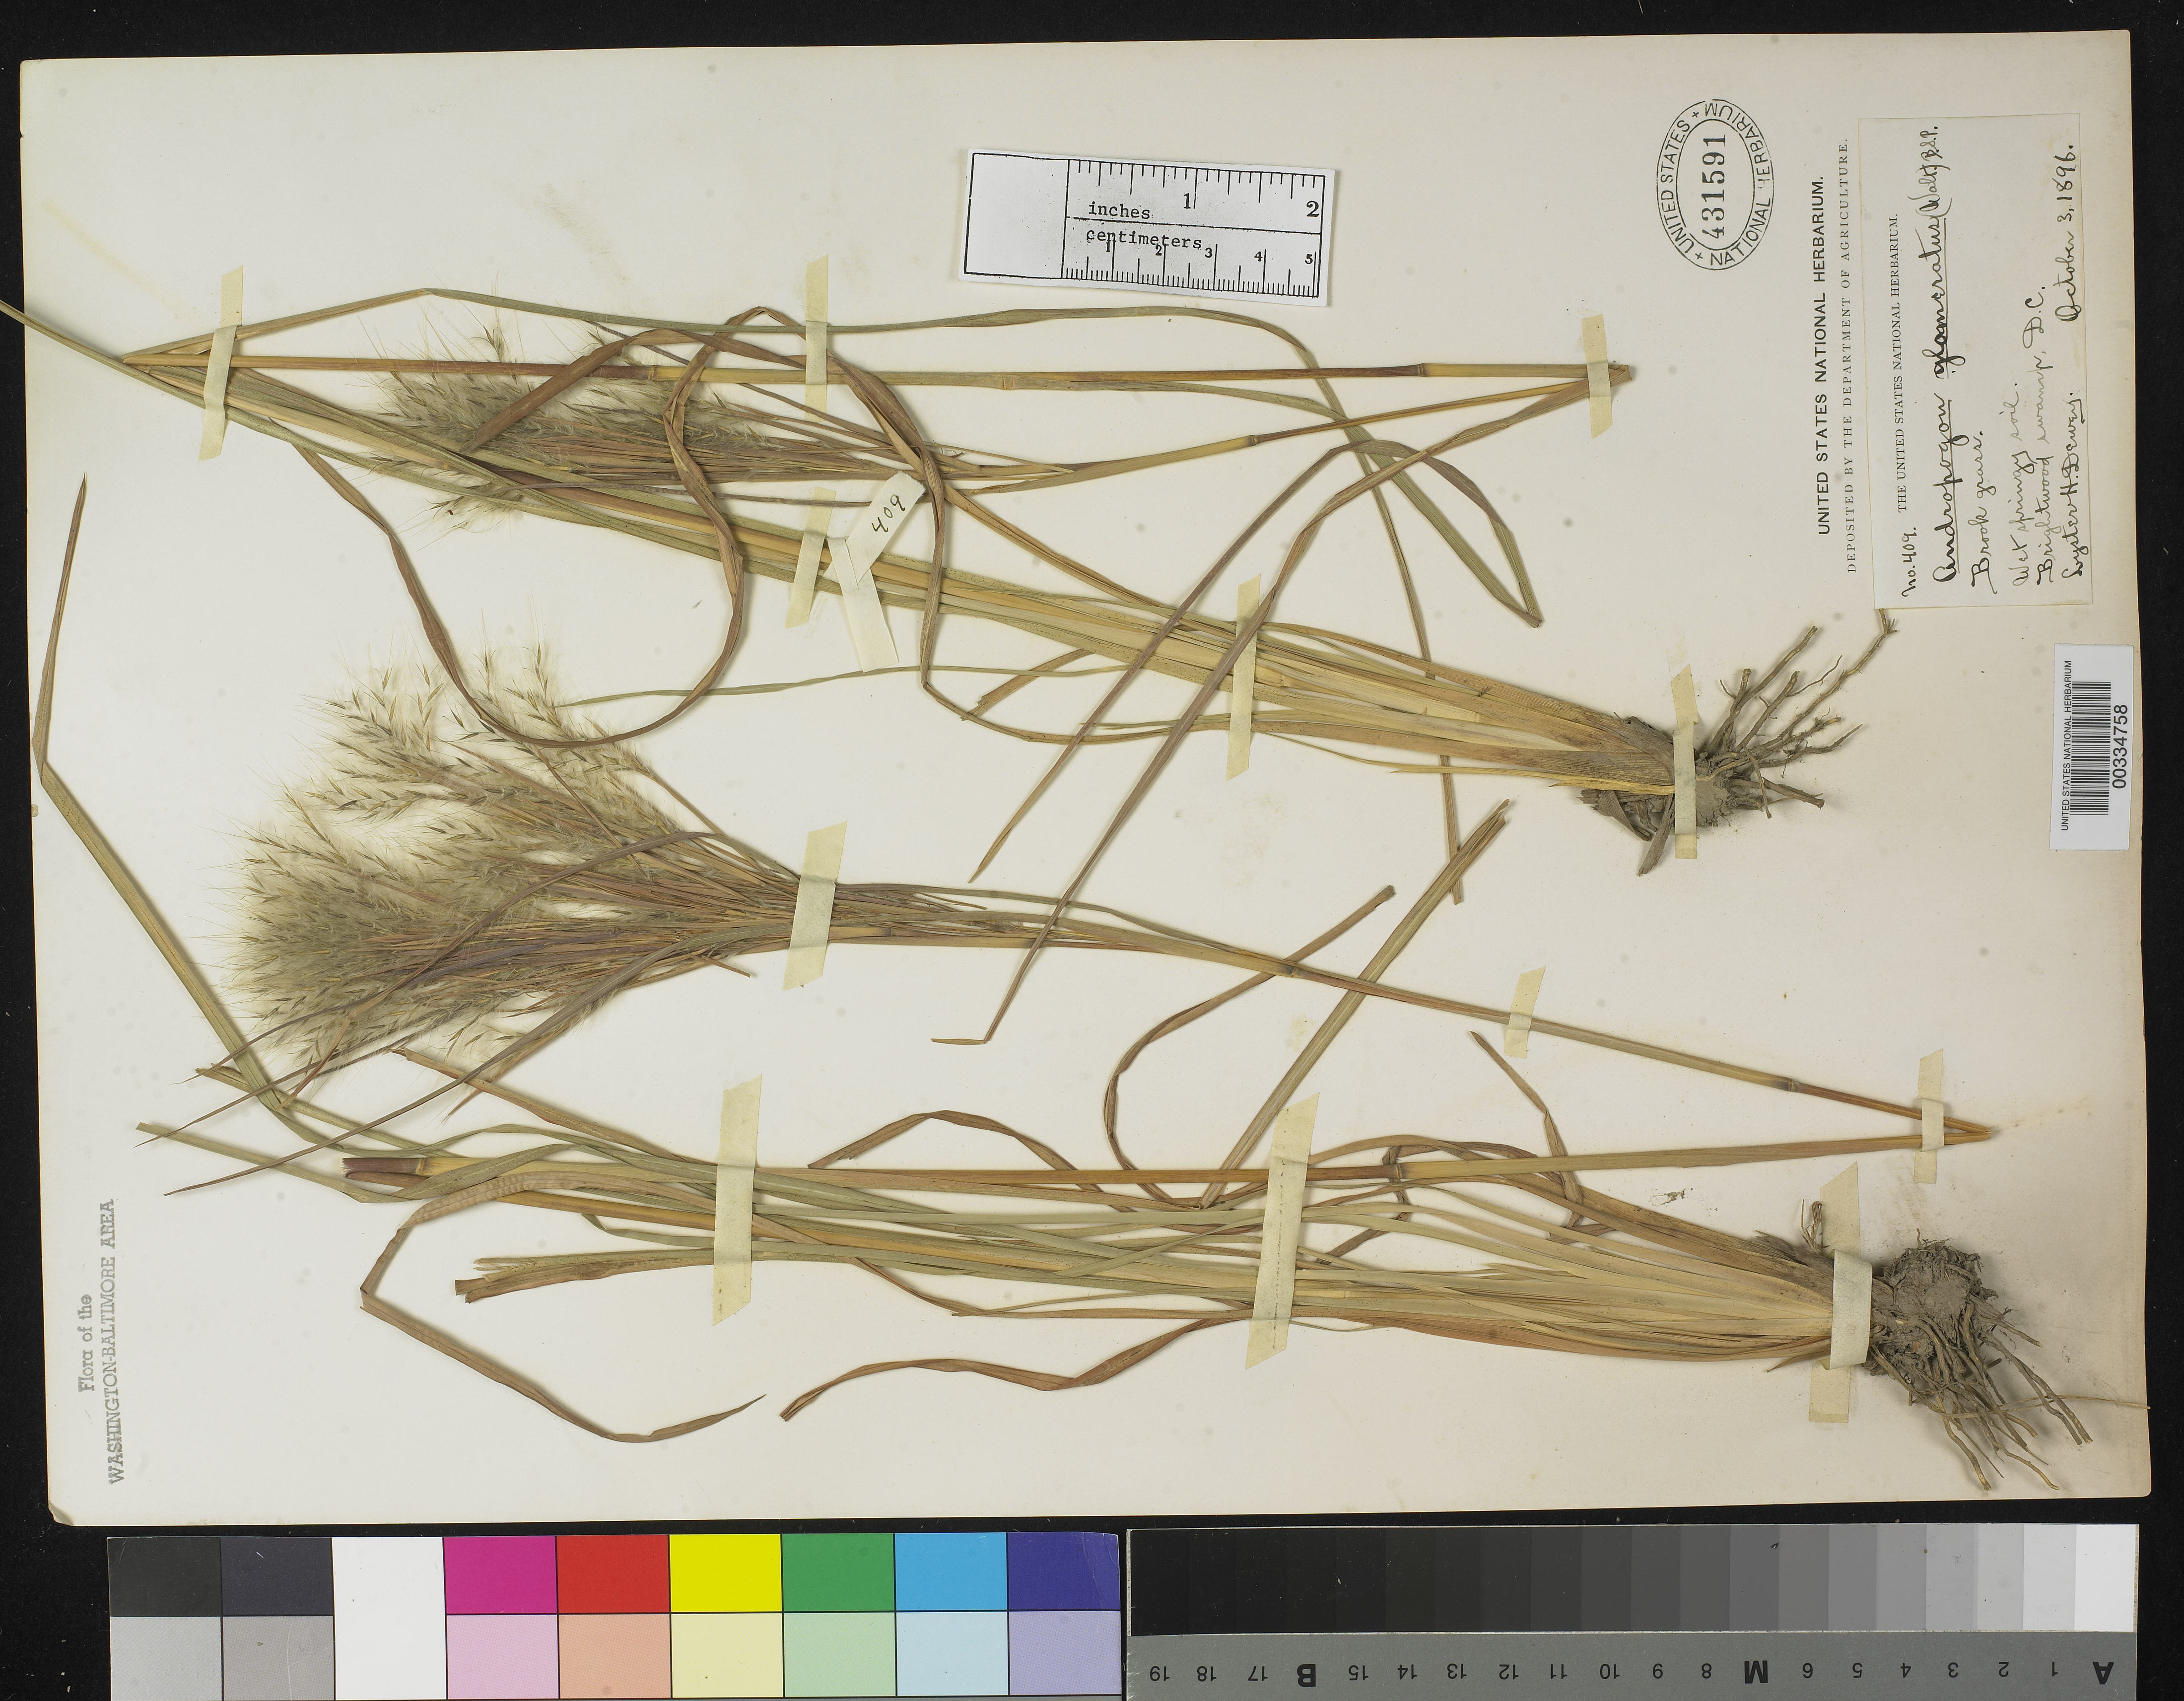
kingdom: Plantae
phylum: Tracheophyta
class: Liliopsida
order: Poales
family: Poaceae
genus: Andropogon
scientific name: Andropogon virginicus var. abbreviatus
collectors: L. H. Dewey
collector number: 409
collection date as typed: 03 Oct 1896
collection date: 1896-10-03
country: United States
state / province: District of Columbia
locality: Brightwood swamp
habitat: Wet springy soil, swamp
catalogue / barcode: US 431591